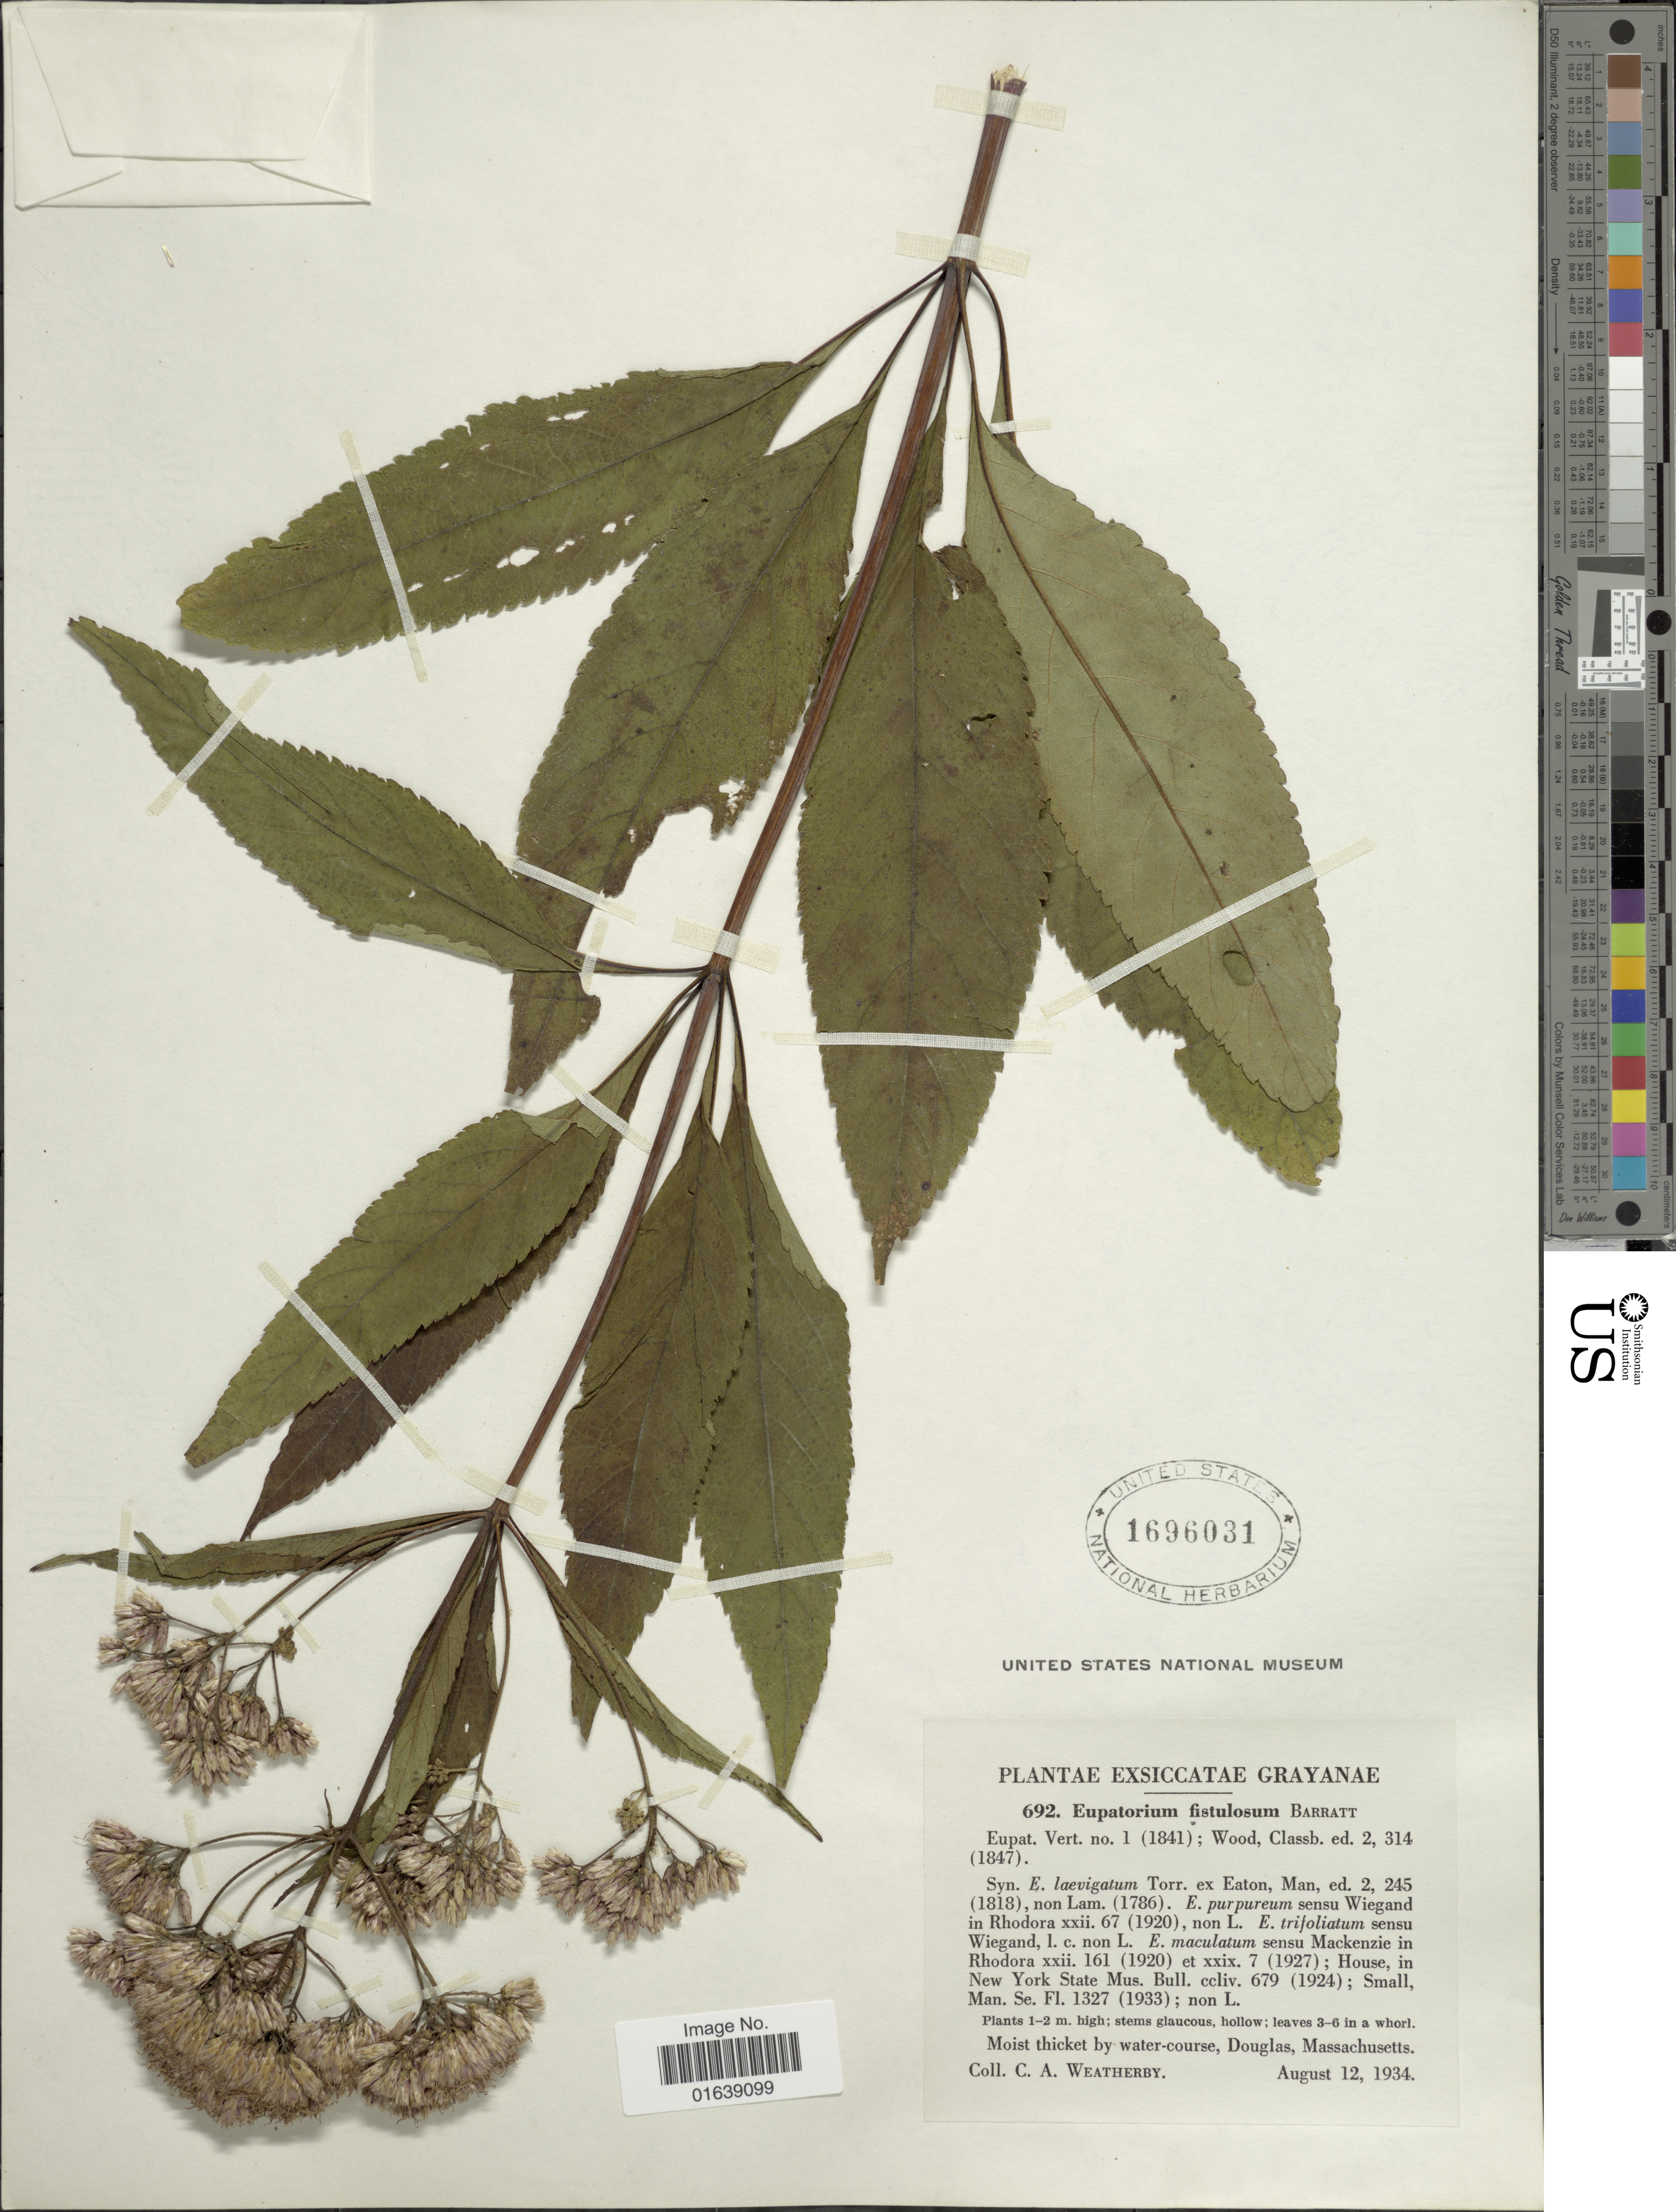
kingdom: Plantae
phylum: Tracheophyta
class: Magnoliopsida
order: Asterales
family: Asteraceae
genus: Eupatorium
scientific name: Eupatorium fistulosum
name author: Barratt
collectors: C. A. Weatherby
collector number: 692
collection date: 1934-08-12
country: United States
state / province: Massachusetts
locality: Moist thicket by water-course, Douglas, Massachusetts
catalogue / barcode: US 1696031